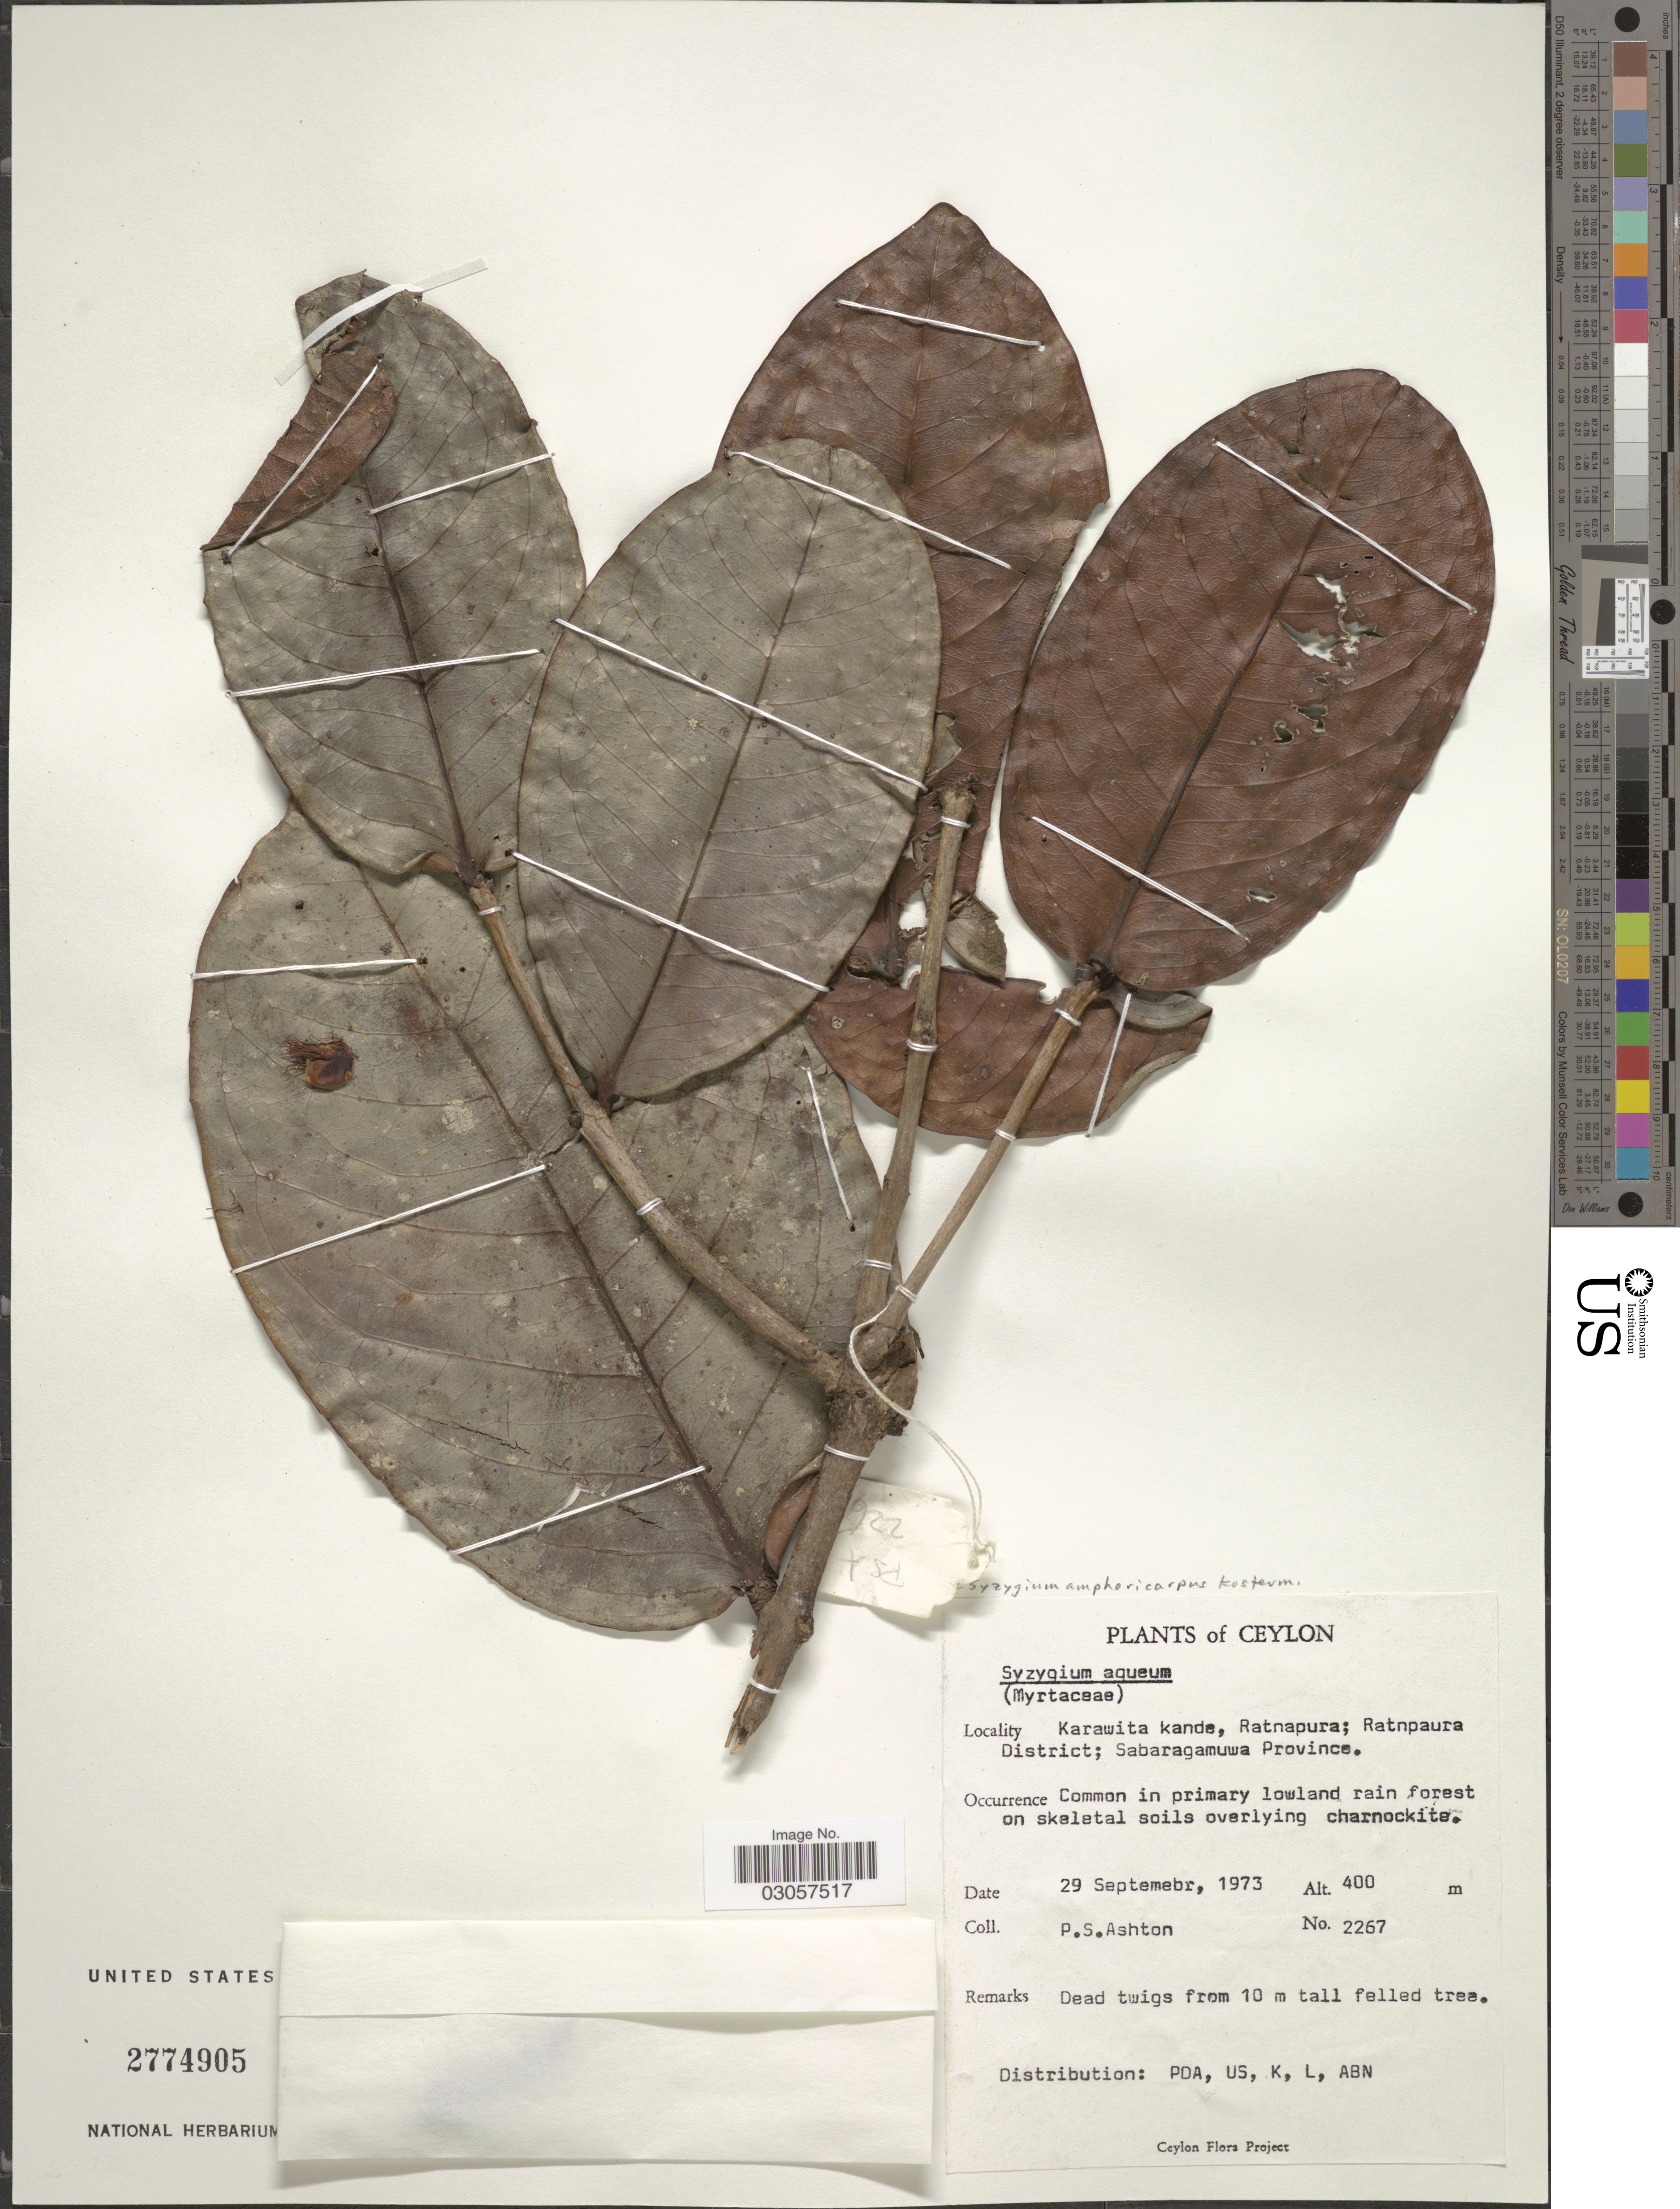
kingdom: Plantae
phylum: Tracheophyta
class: Magnoliopsida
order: Myrtales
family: Myrtaceae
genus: Syzygium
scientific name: Syzygium amphoraecarpus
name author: Kosterm.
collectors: P. S. Ashton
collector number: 2267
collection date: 1973-09-29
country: Sri Lanka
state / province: Sabaragamuwa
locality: Karawita kande, Ratnapura; Ratnapura District; Sabarahamuwa Province, Ceylon.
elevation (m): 400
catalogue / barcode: US 2774905